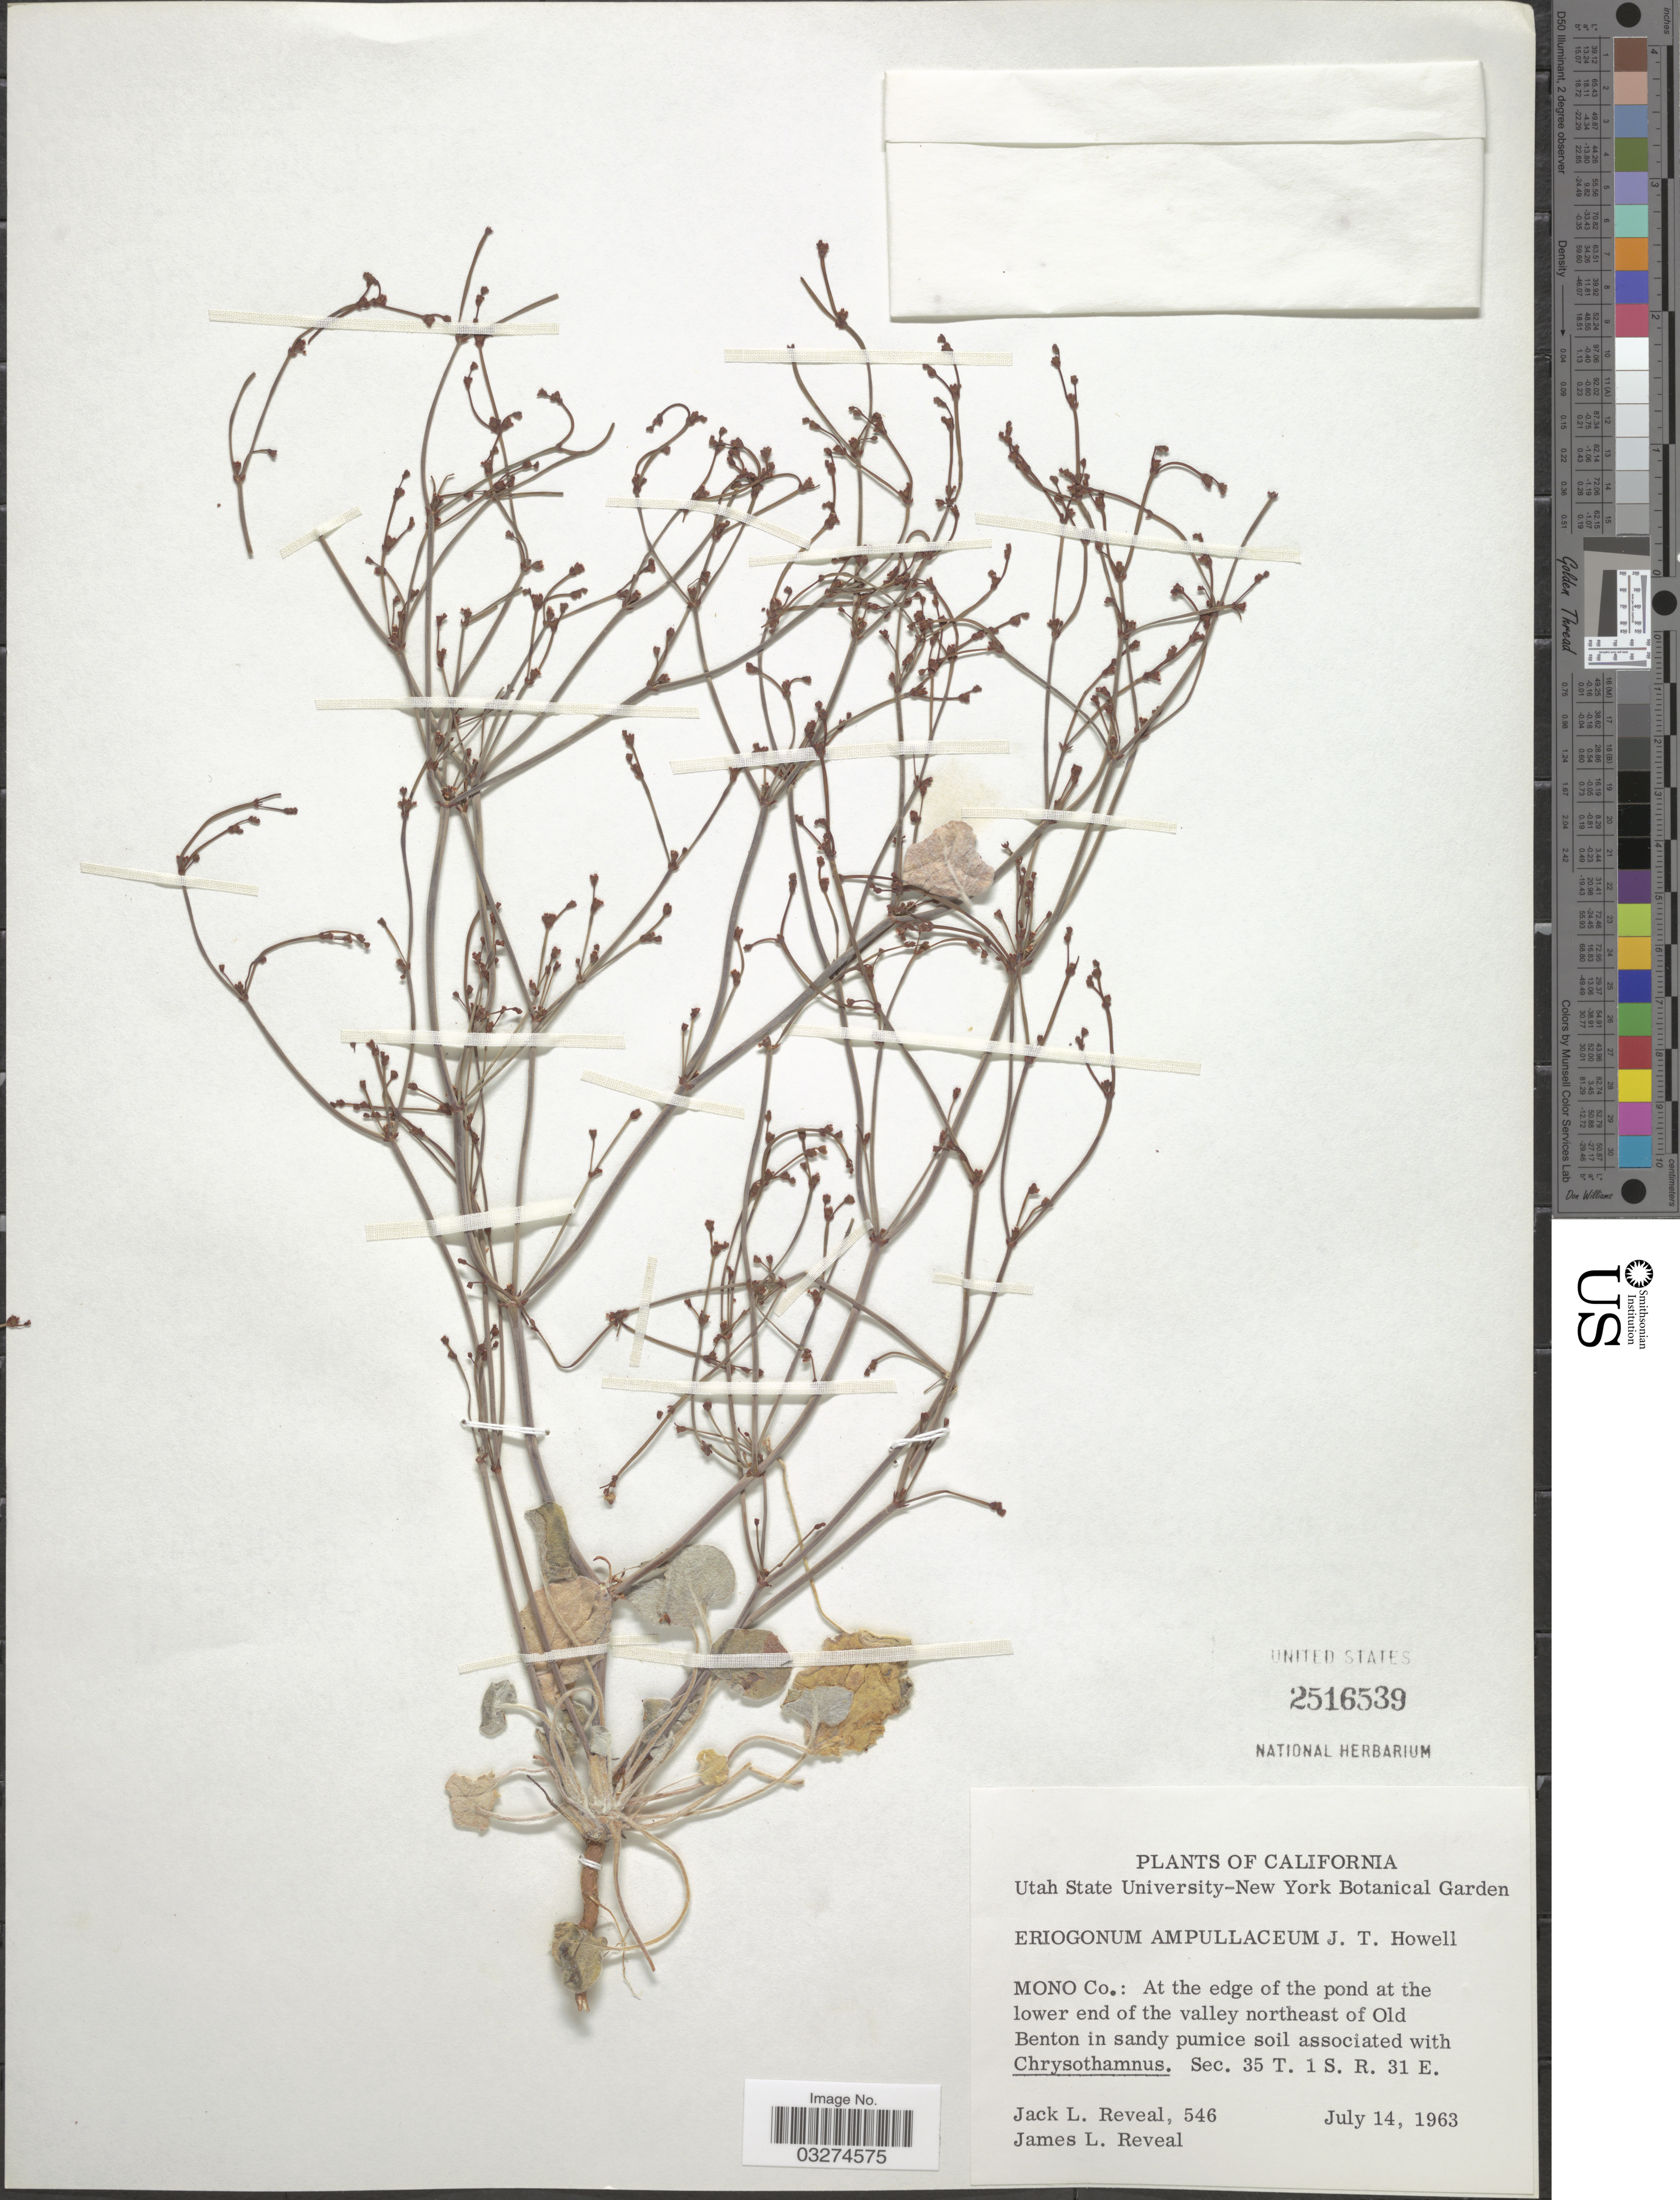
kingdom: Plantae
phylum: Tracheophyta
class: Magnoliopsida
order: Caryophyllales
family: Polygonaceae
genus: Eriogonum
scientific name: Eriogonum ampullaceum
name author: J.T. Howell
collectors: J. L. Reveal & J. L. Reveal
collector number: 546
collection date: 1963-07-14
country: United States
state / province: California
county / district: Mono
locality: Mono Co.: At the edge of the pond at the lower end of the valley northeast of Old Benton. Sec. 35 T. 1 S. R. 31 E.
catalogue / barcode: US 2516539